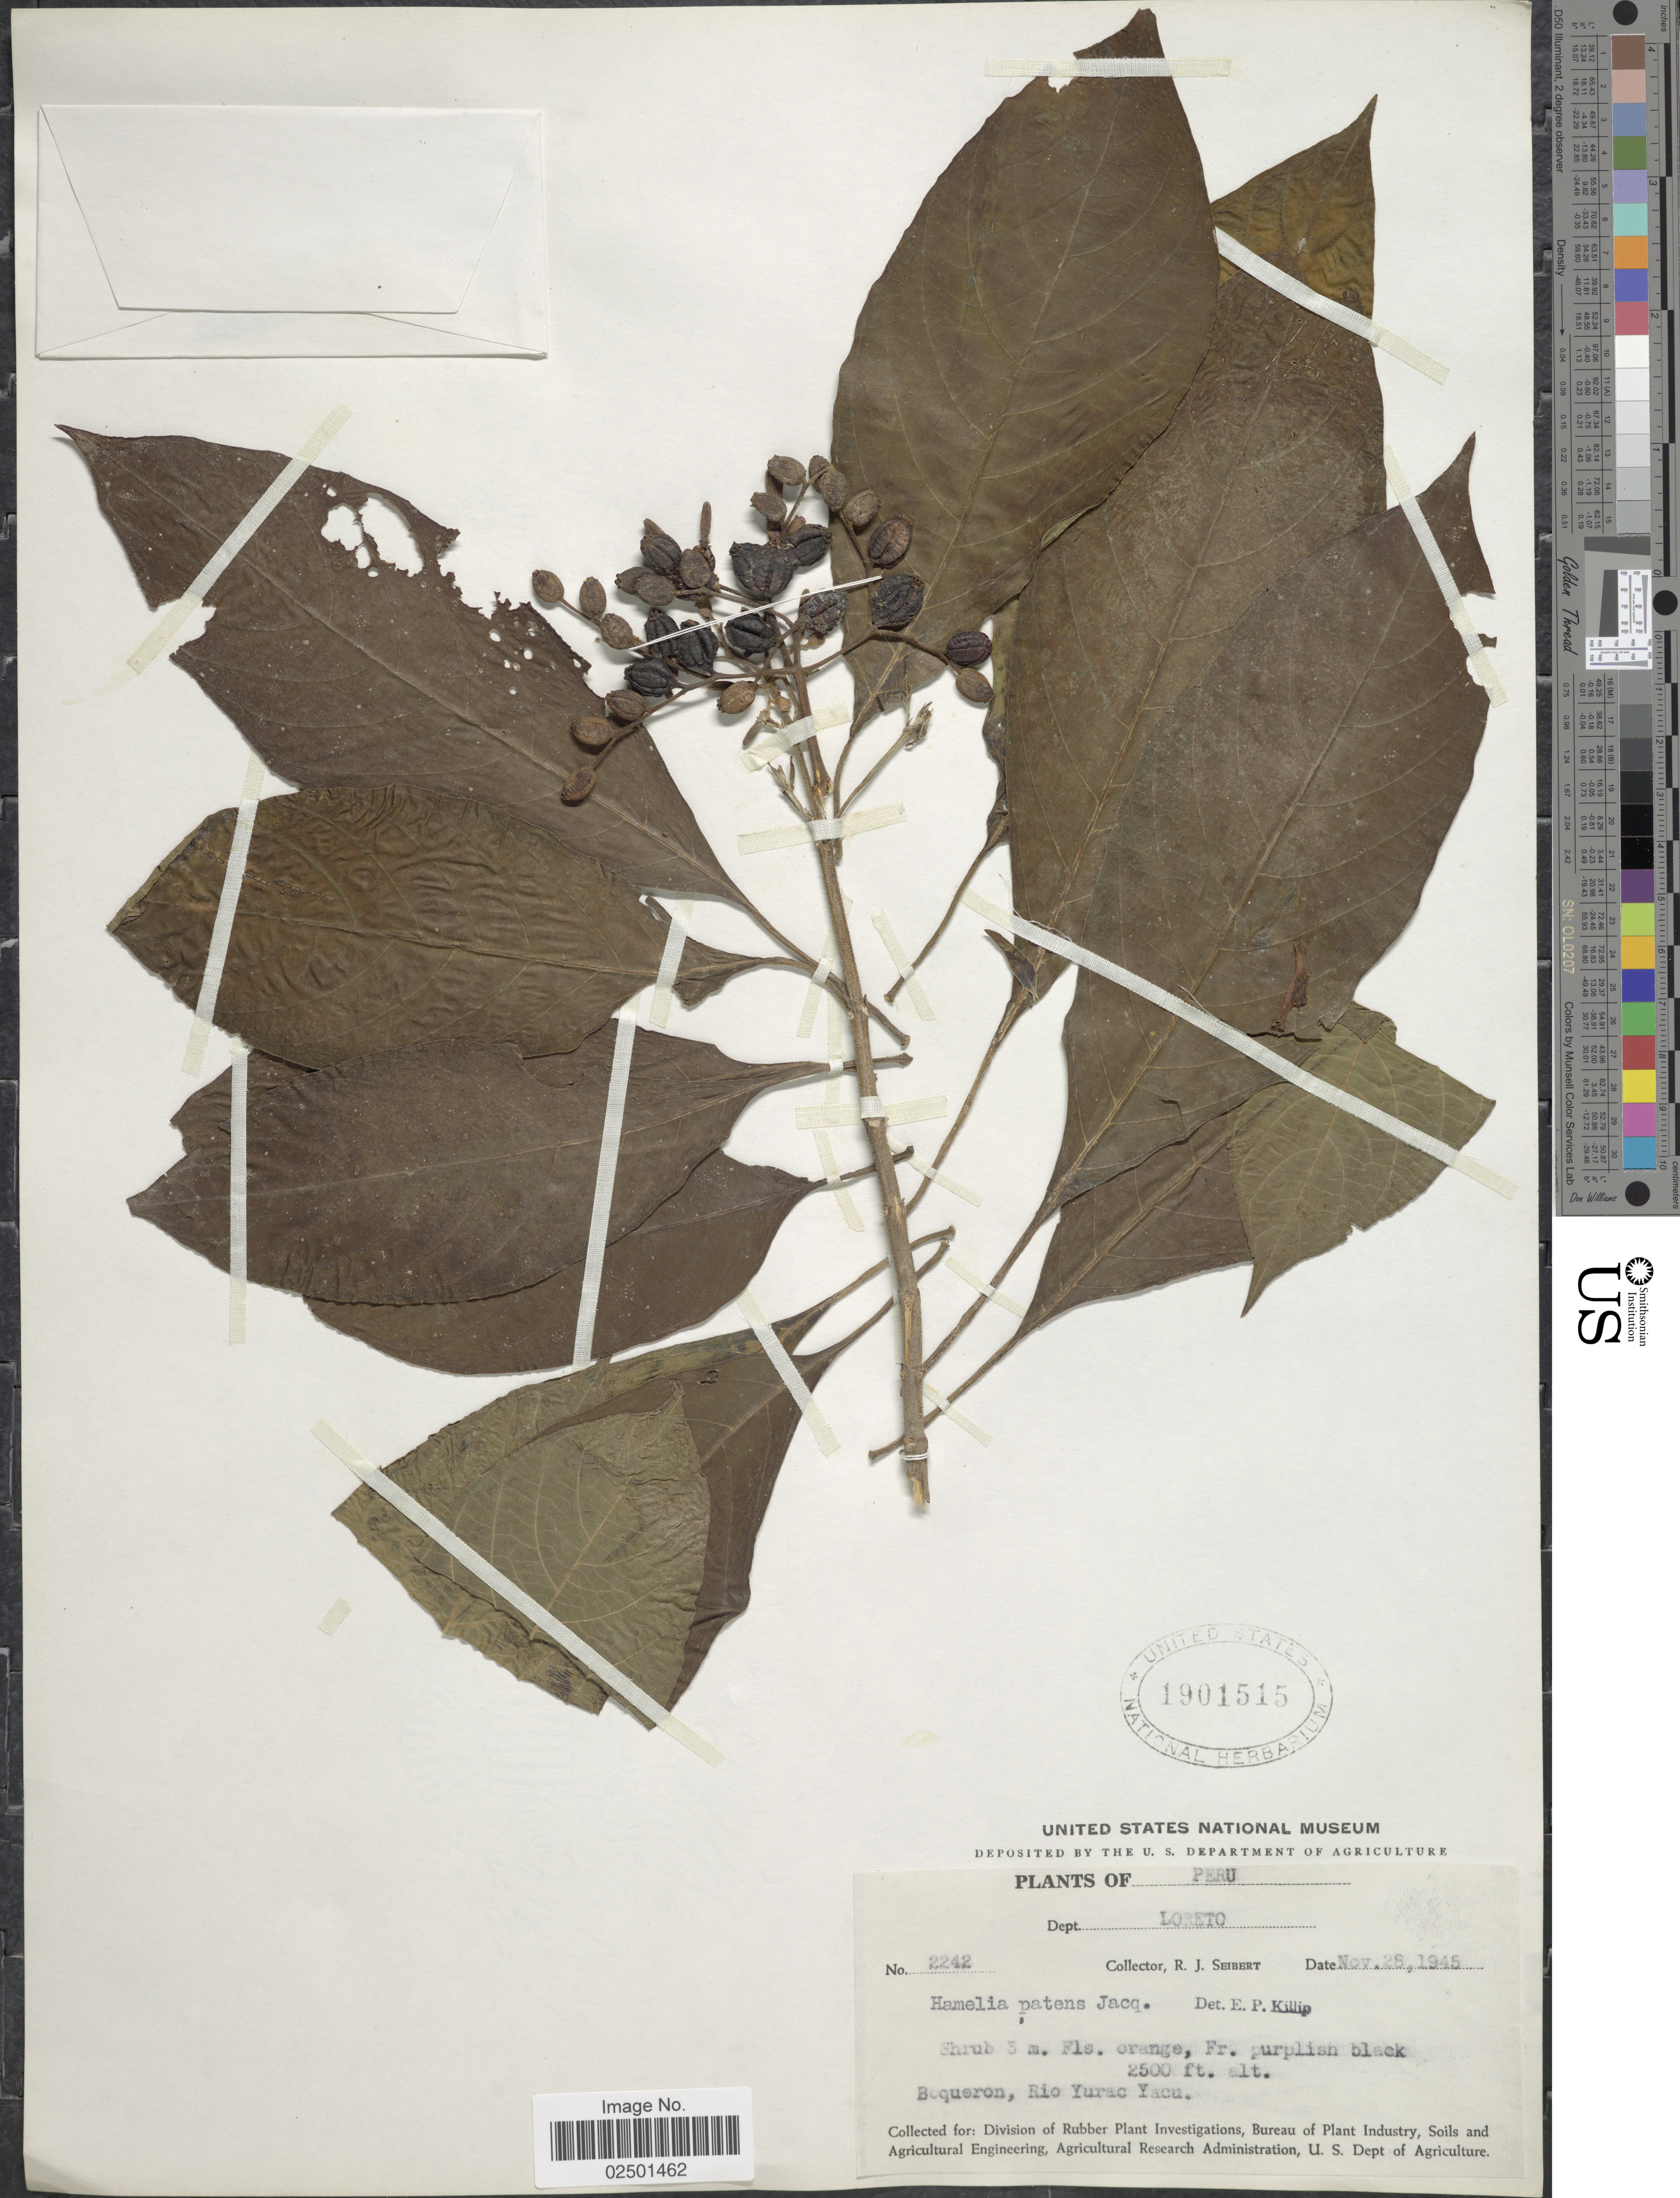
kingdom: Plantae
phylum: Tracheophyta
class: Magnoliopsida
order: Gentianales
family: Rubiaceae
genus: Hamelia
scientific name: Hamelia patens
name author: Jacq.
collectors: R. J. Seibert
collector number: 2242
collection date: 1945-11-28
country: Peru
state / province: Loreto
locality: Dept. Loreto. Boqueron, Rio Yurac Yacu.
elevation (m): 762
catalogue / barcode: US 1901515